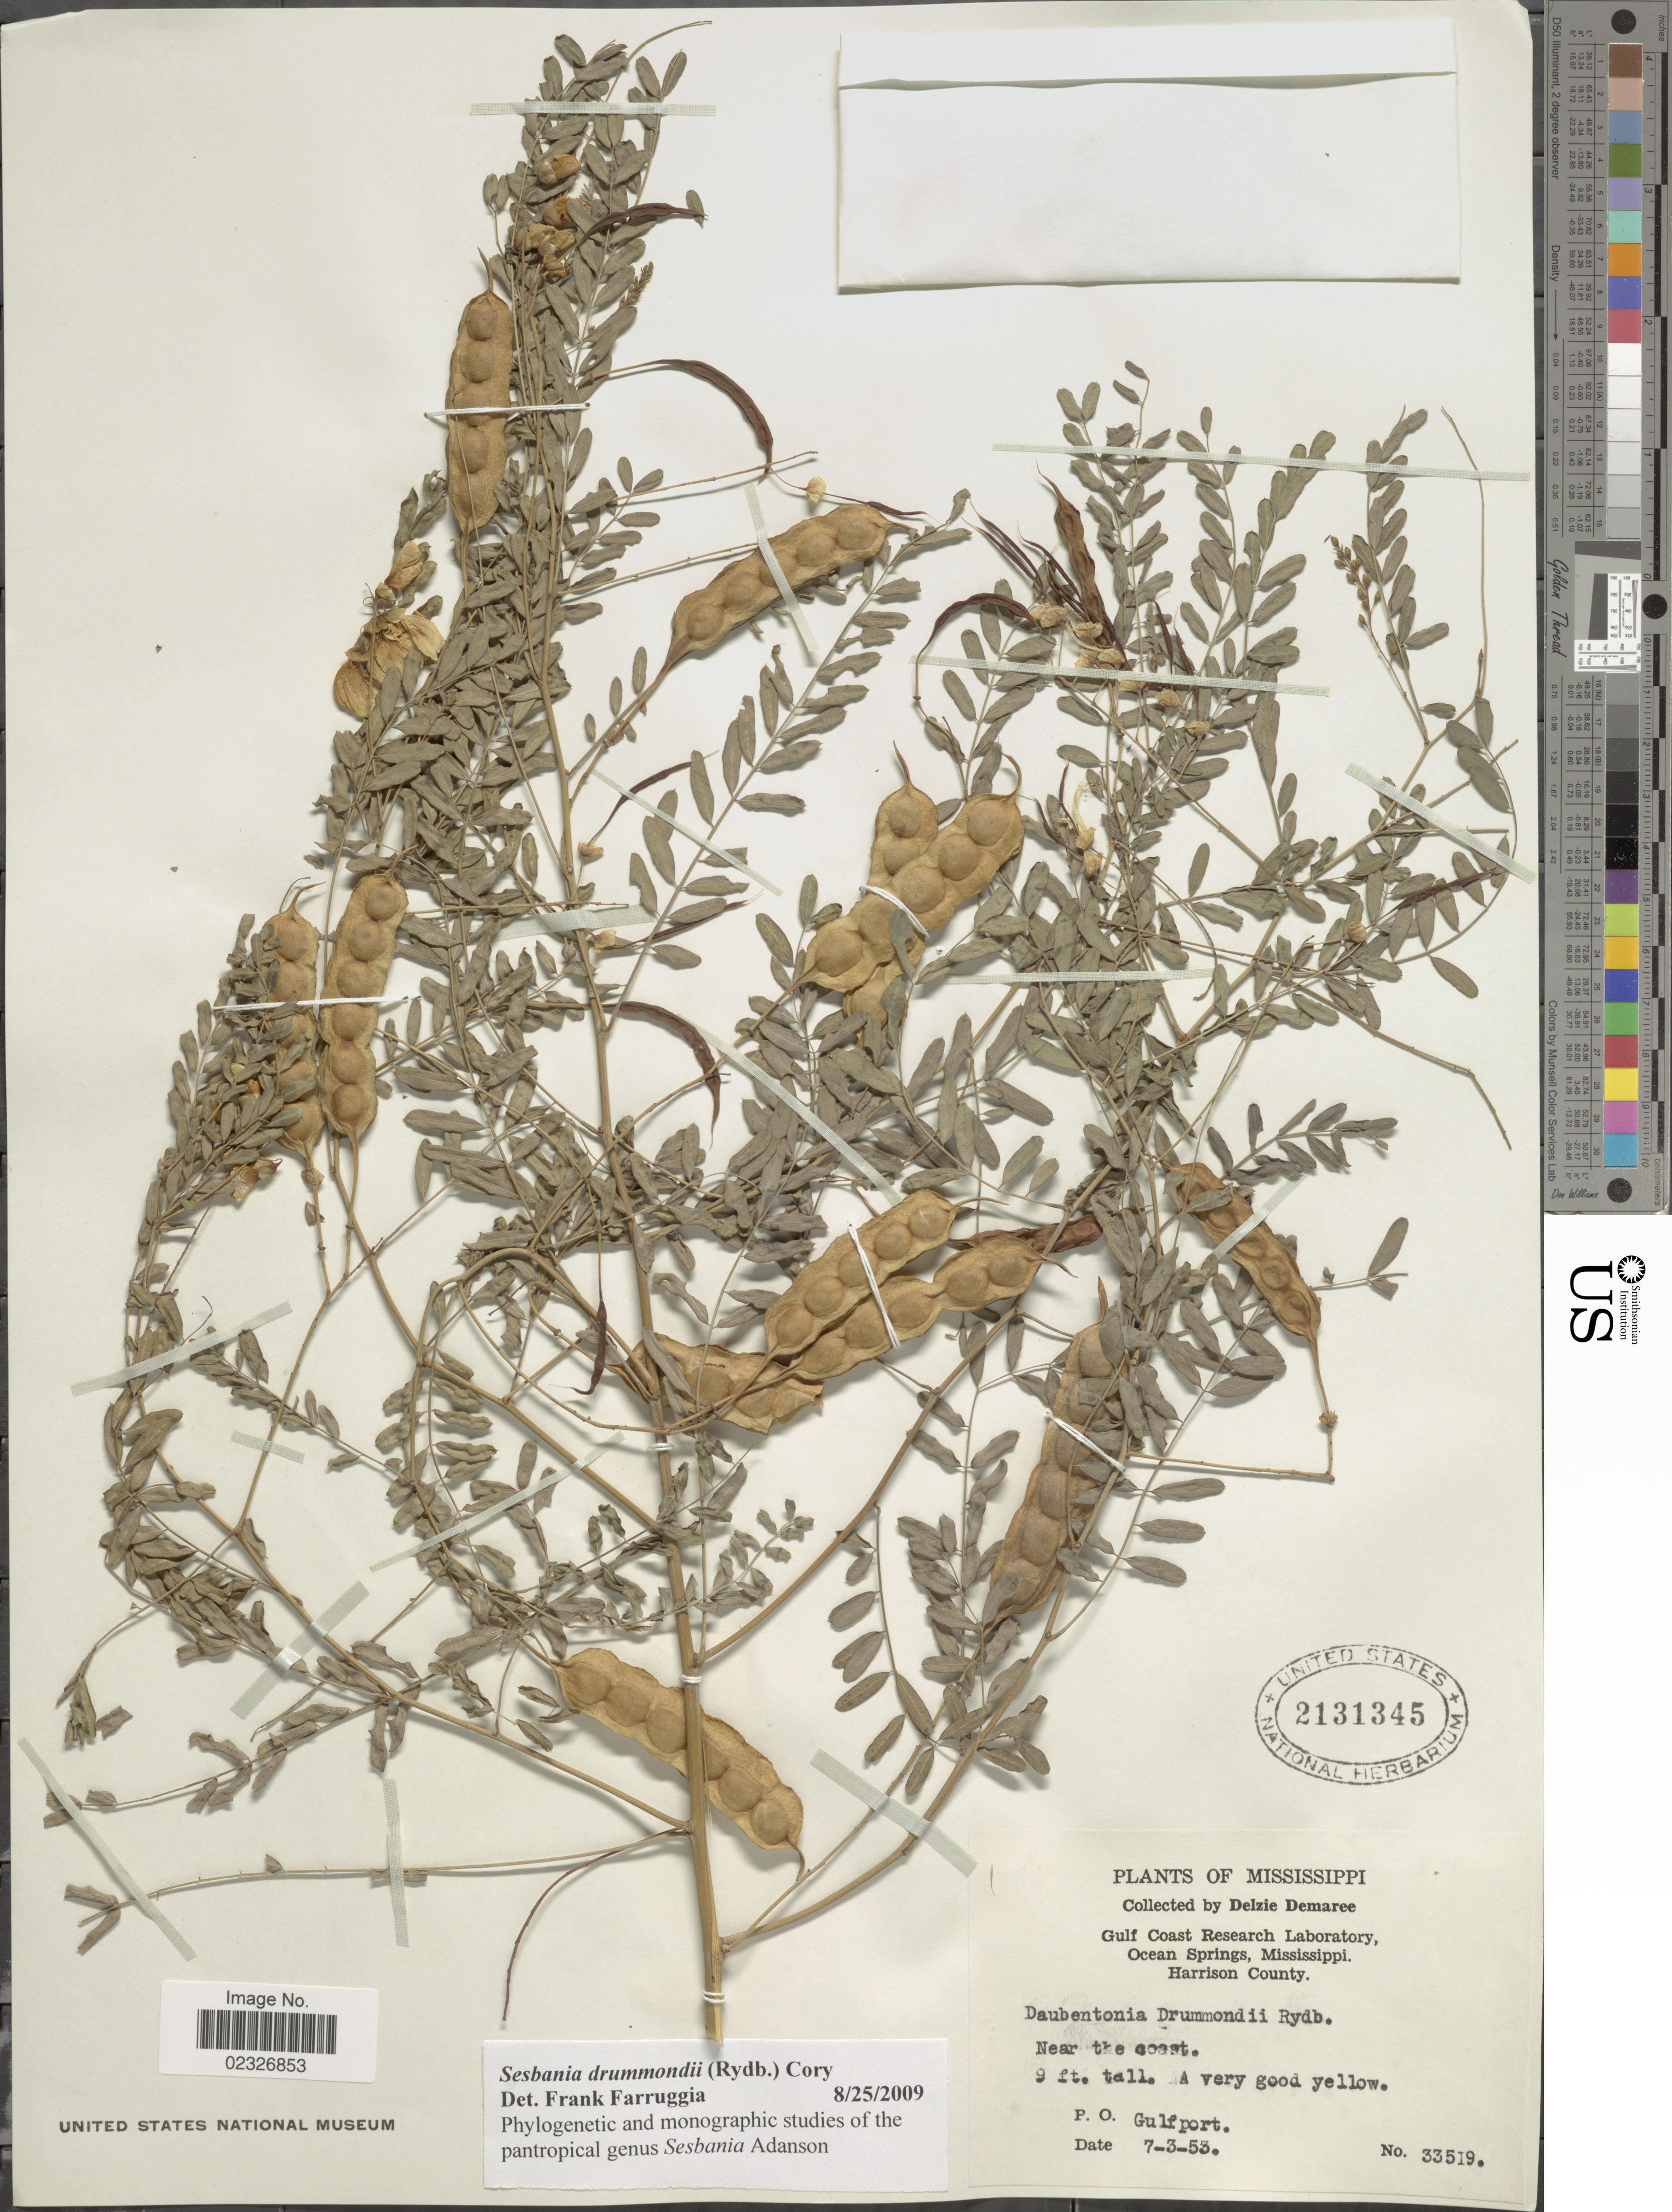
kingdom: Plantae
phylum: Tracheophyta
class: Magnoliopsida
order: Fabales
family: Fabaceae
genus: Sesbania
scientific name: Sesbania drummondii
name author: (Rydb.) Cory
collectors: D. Demaree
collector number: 33519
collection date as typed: Transcribed d/m/y: 3/7/53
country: United States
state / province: Mississippi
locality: Gulf Coast Research Laboratory, Ocean Springs, Mississippi, Harrison County, near the coast, P. O. Gulfport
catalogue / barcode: US 2131345